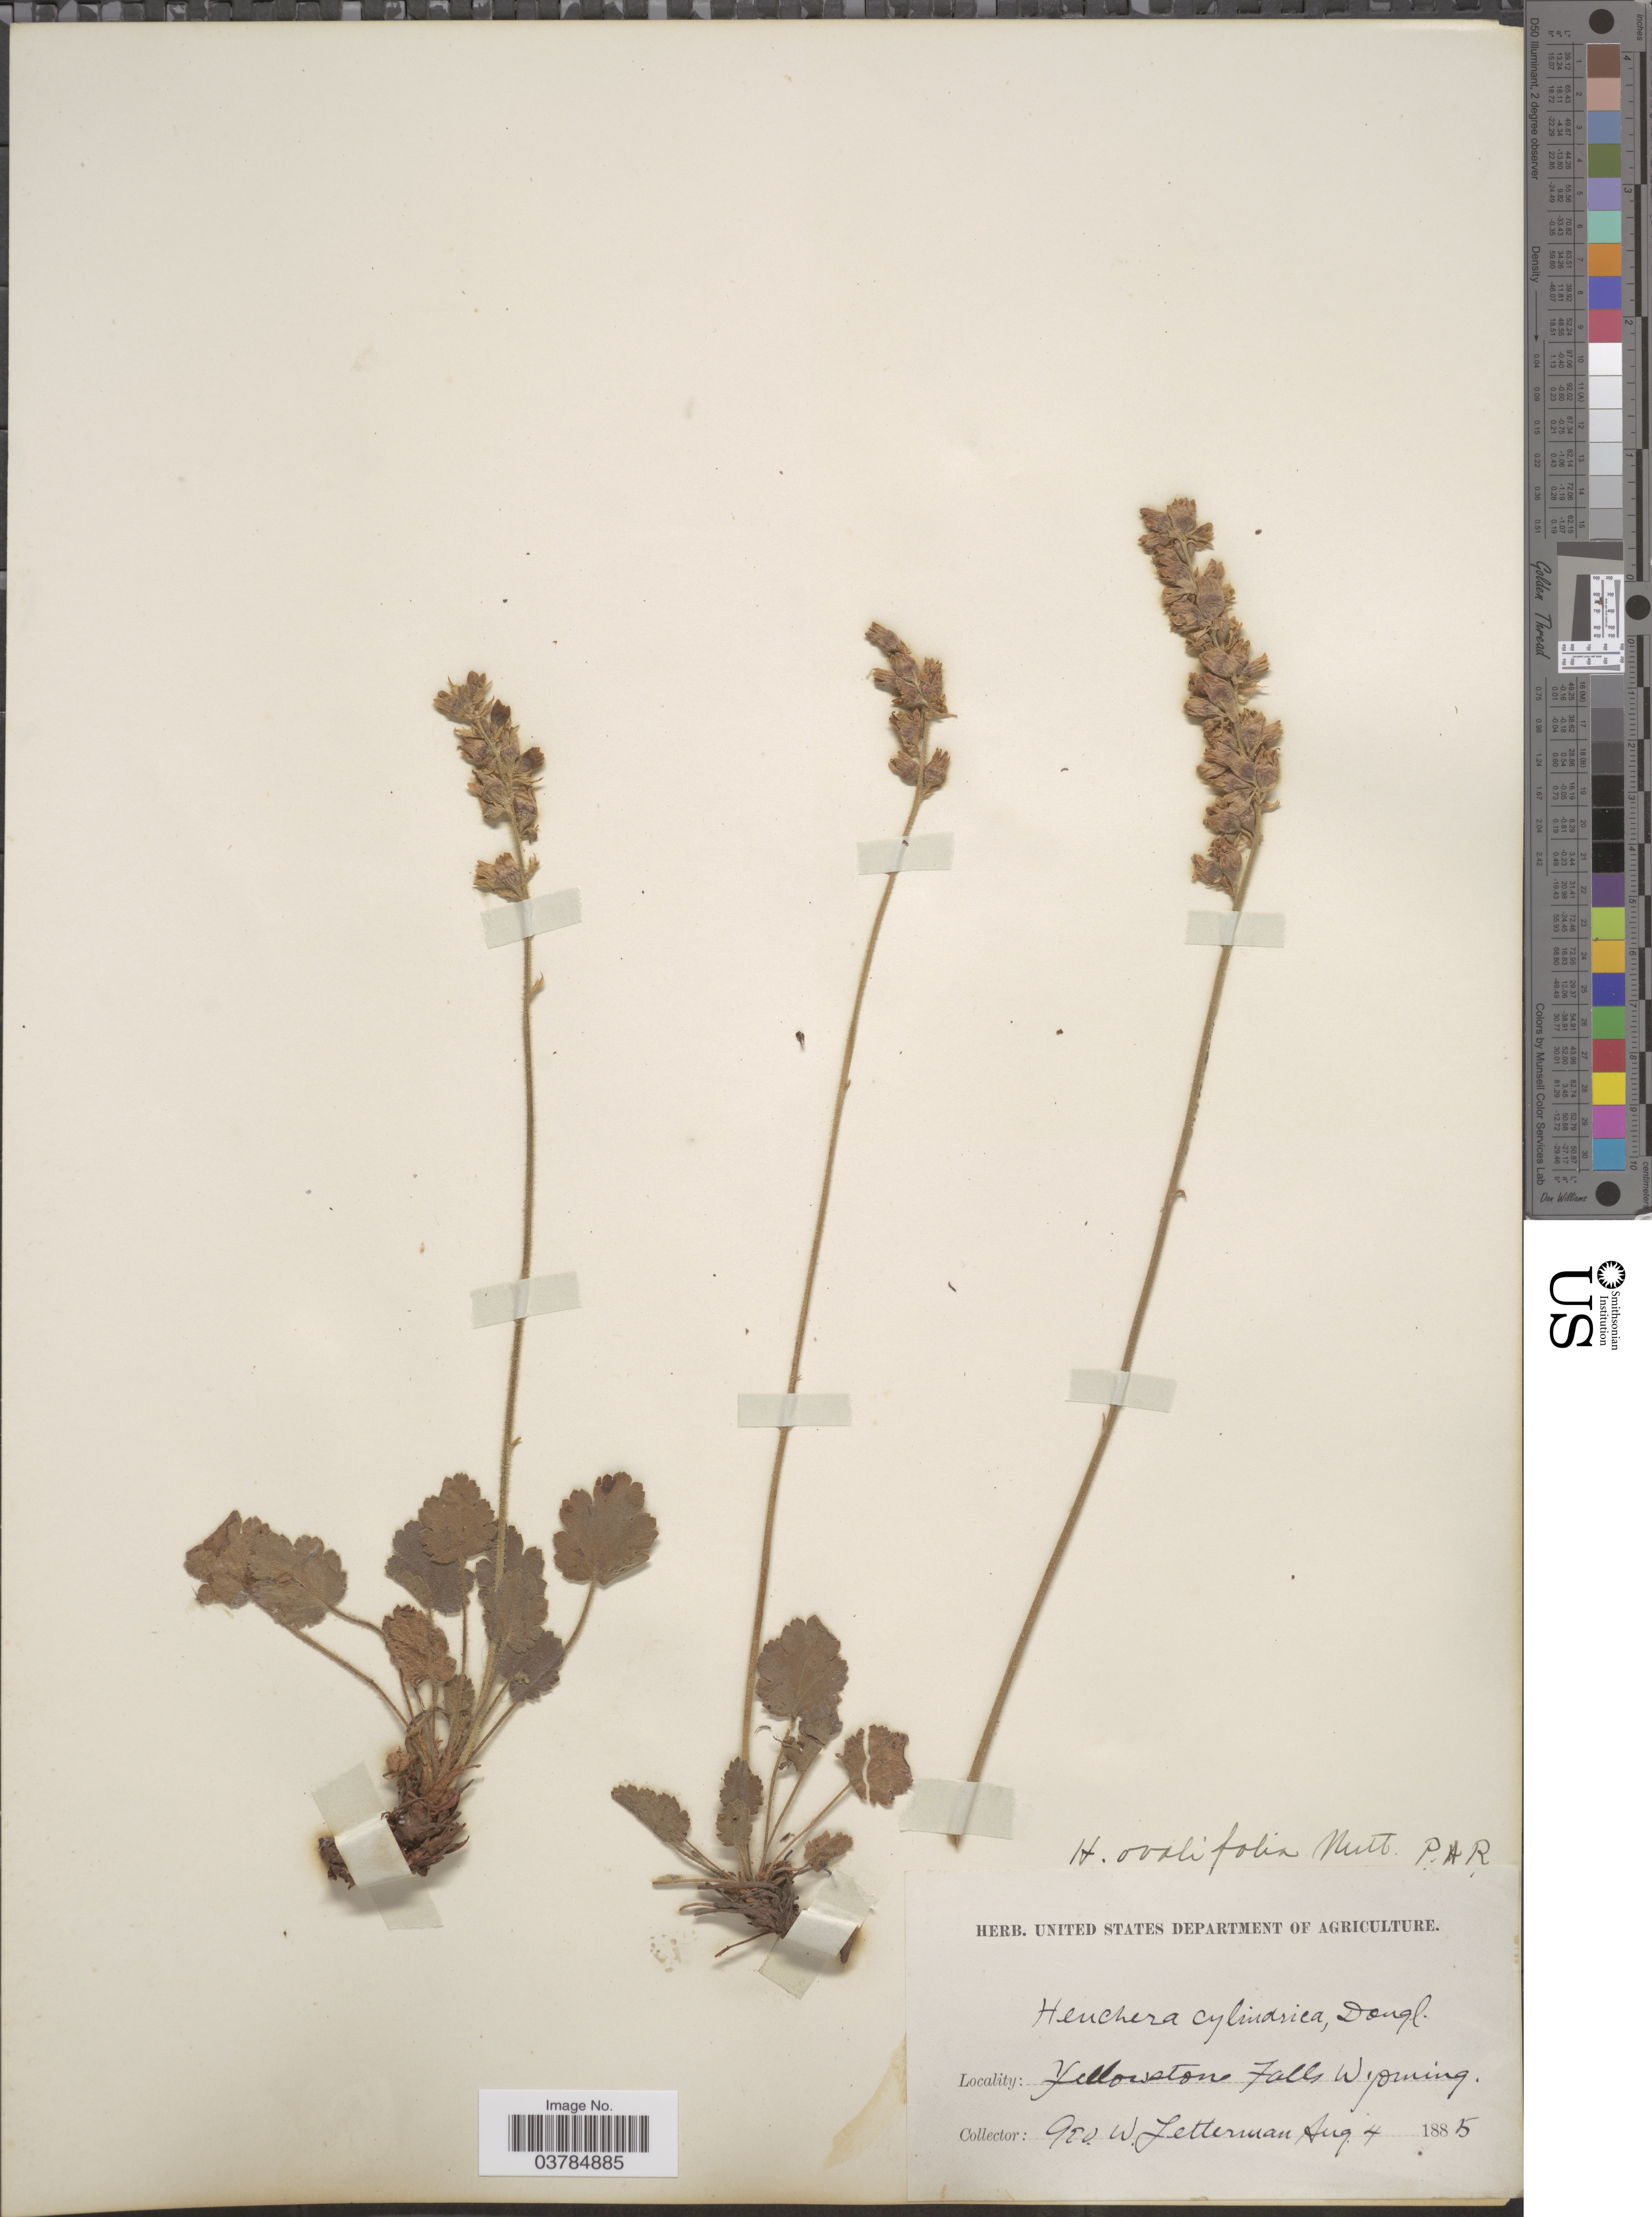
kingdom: Plantae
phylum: Tracheophyta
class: Magnoliopsida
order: Saxifragales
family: Saxifragaceae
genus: Heuchera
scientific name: Heuchera ovalifolia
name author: Torr. & A. Gray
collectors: G. W. Letterman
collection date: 1885-08-04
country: United States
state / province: Wyoming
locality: Yellowstone Falls.